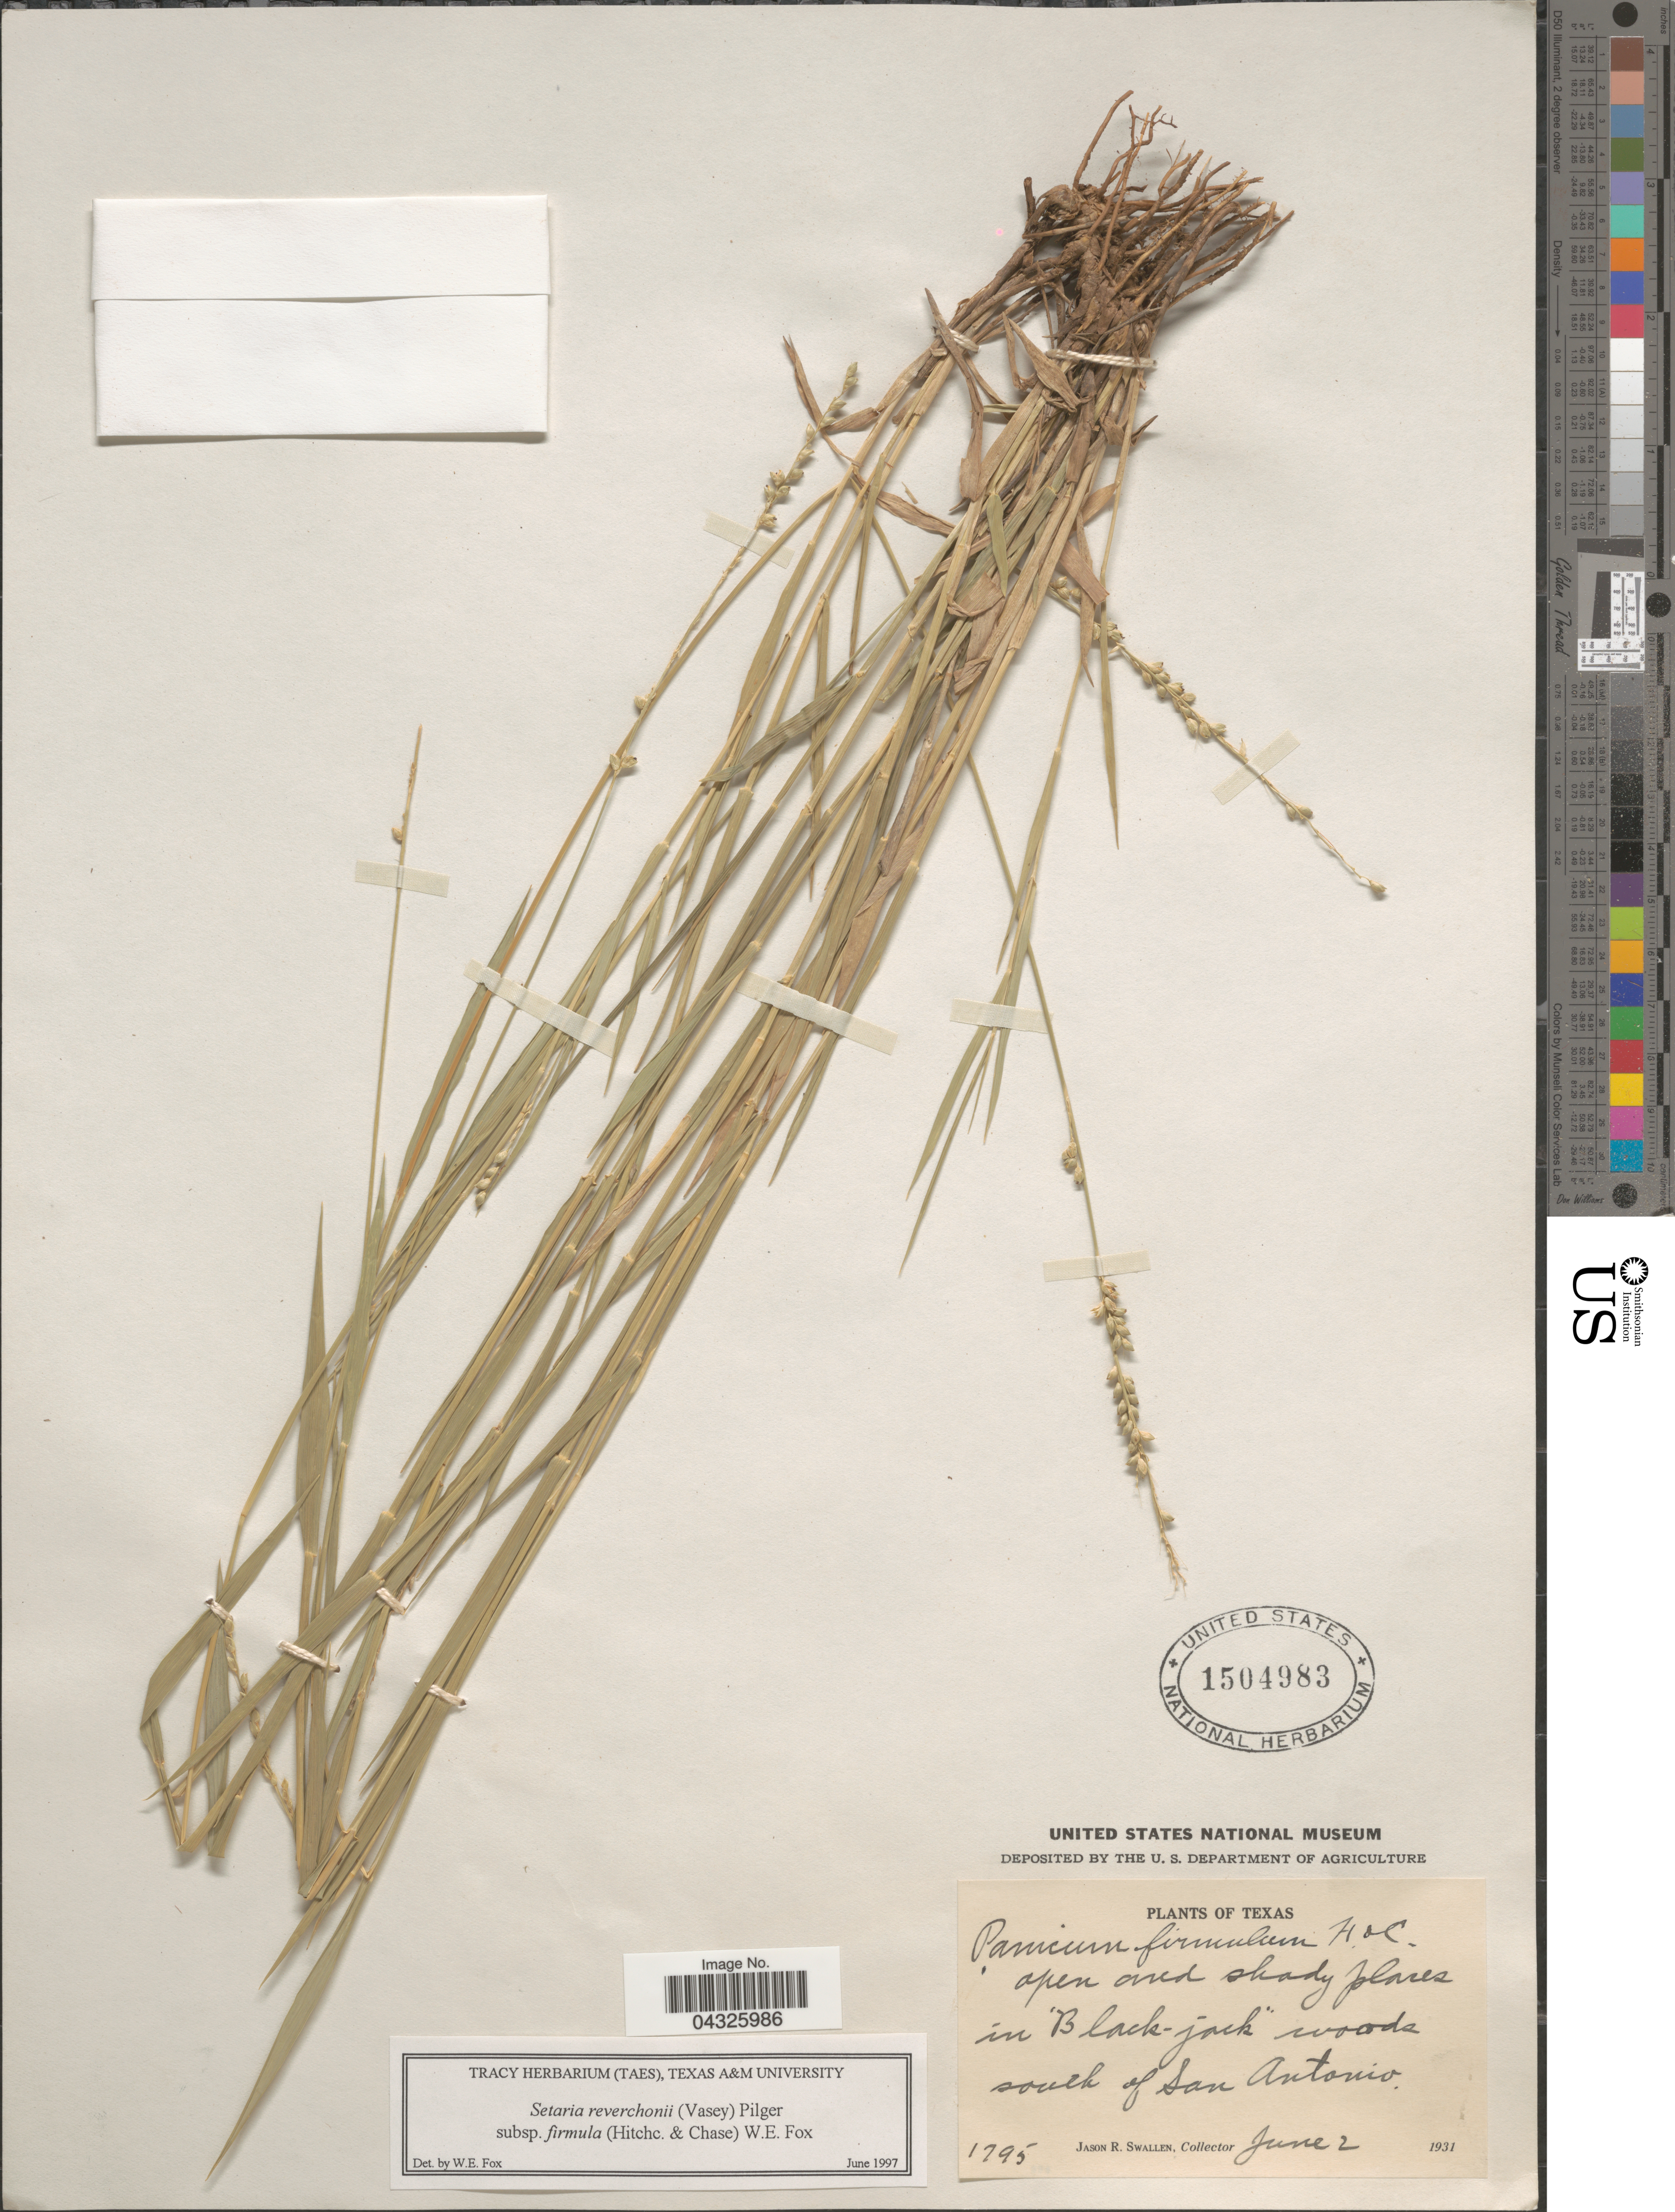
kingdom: Plantae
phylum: Tracheophyta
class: Liliopsida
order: Poales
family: Poaceae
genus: Setaria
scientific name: Setaria reverchonii subsp. firmula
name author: (Hitchc. & Chase) W.E. Fox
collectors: J. R. Swallen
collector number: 1795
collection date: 1931-06-02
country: United States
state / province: Texas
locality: In Black-jack woods south of San Antonio.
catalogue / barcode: US 1504983